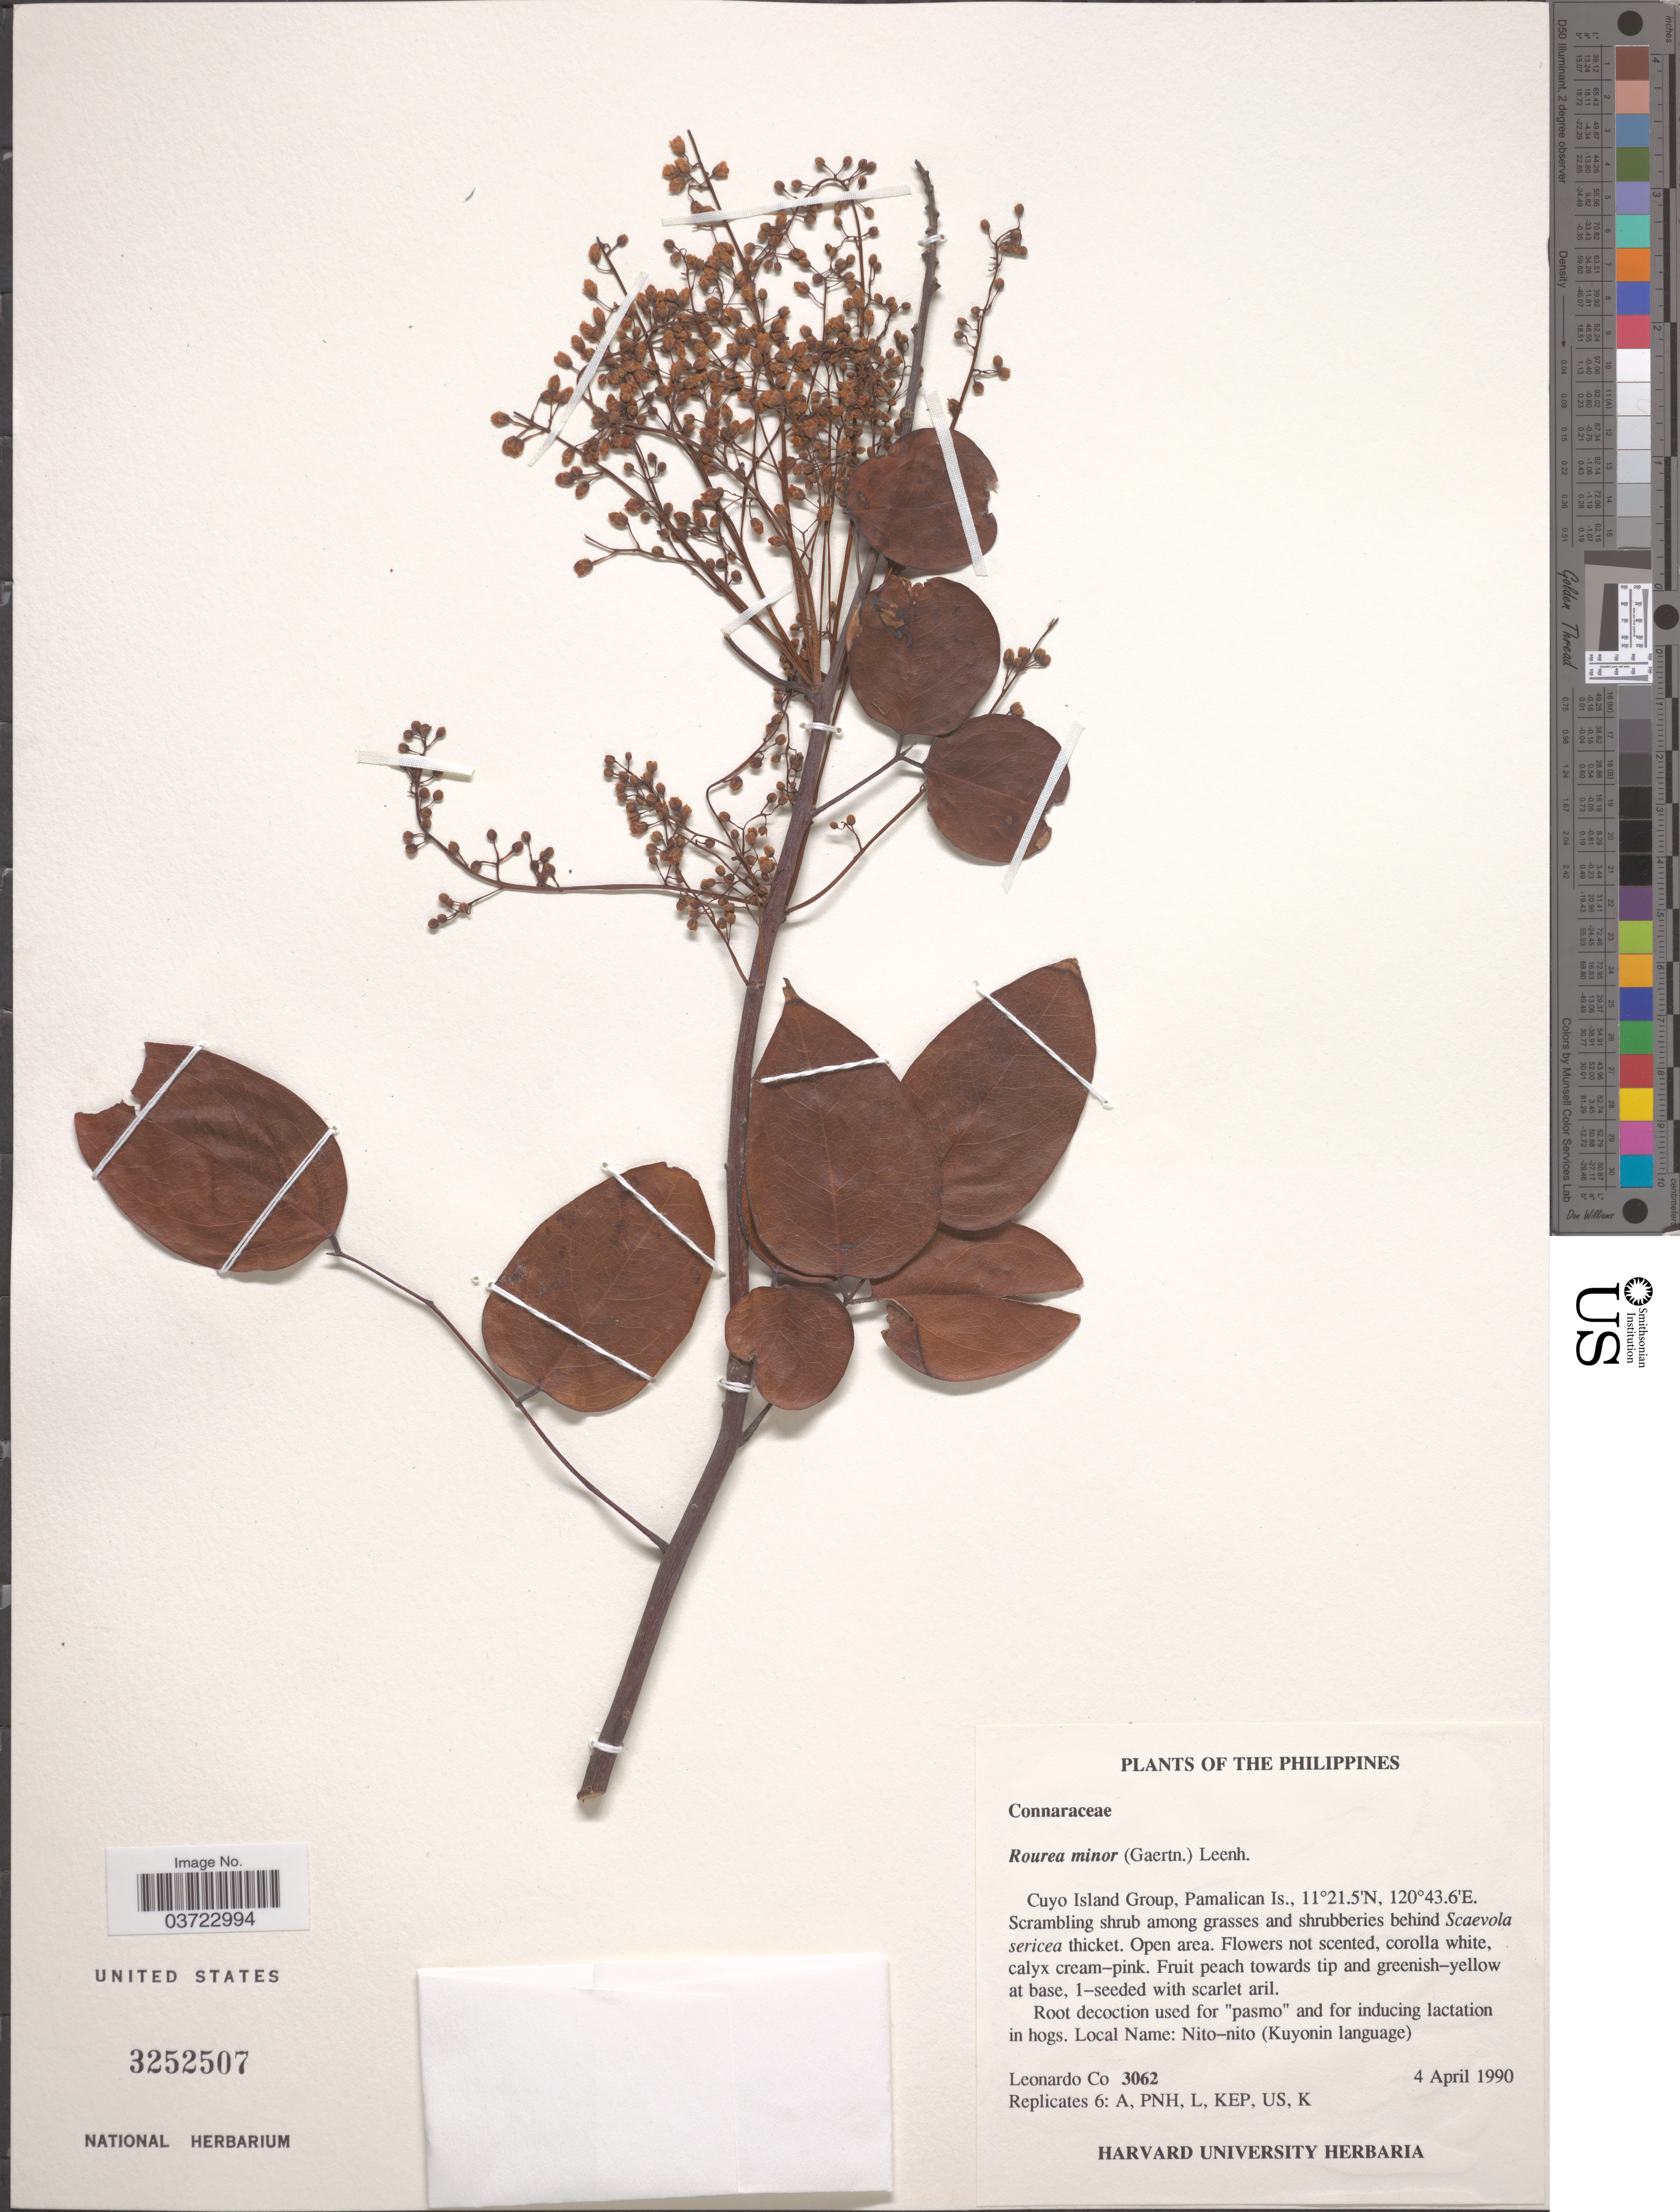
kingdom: Plantae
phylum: Tracheophyta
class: Magnoliopsida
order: Oxalidales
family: Connaraceae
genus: Rourea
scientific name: Rourea minor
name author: (Gaertn.) Leenh.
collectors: L. Co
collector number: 3062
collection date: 1990-04-04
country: Philippines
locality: The Philippines. Cuyo Island Group, Pamalican Is.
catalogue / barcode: US 3252507